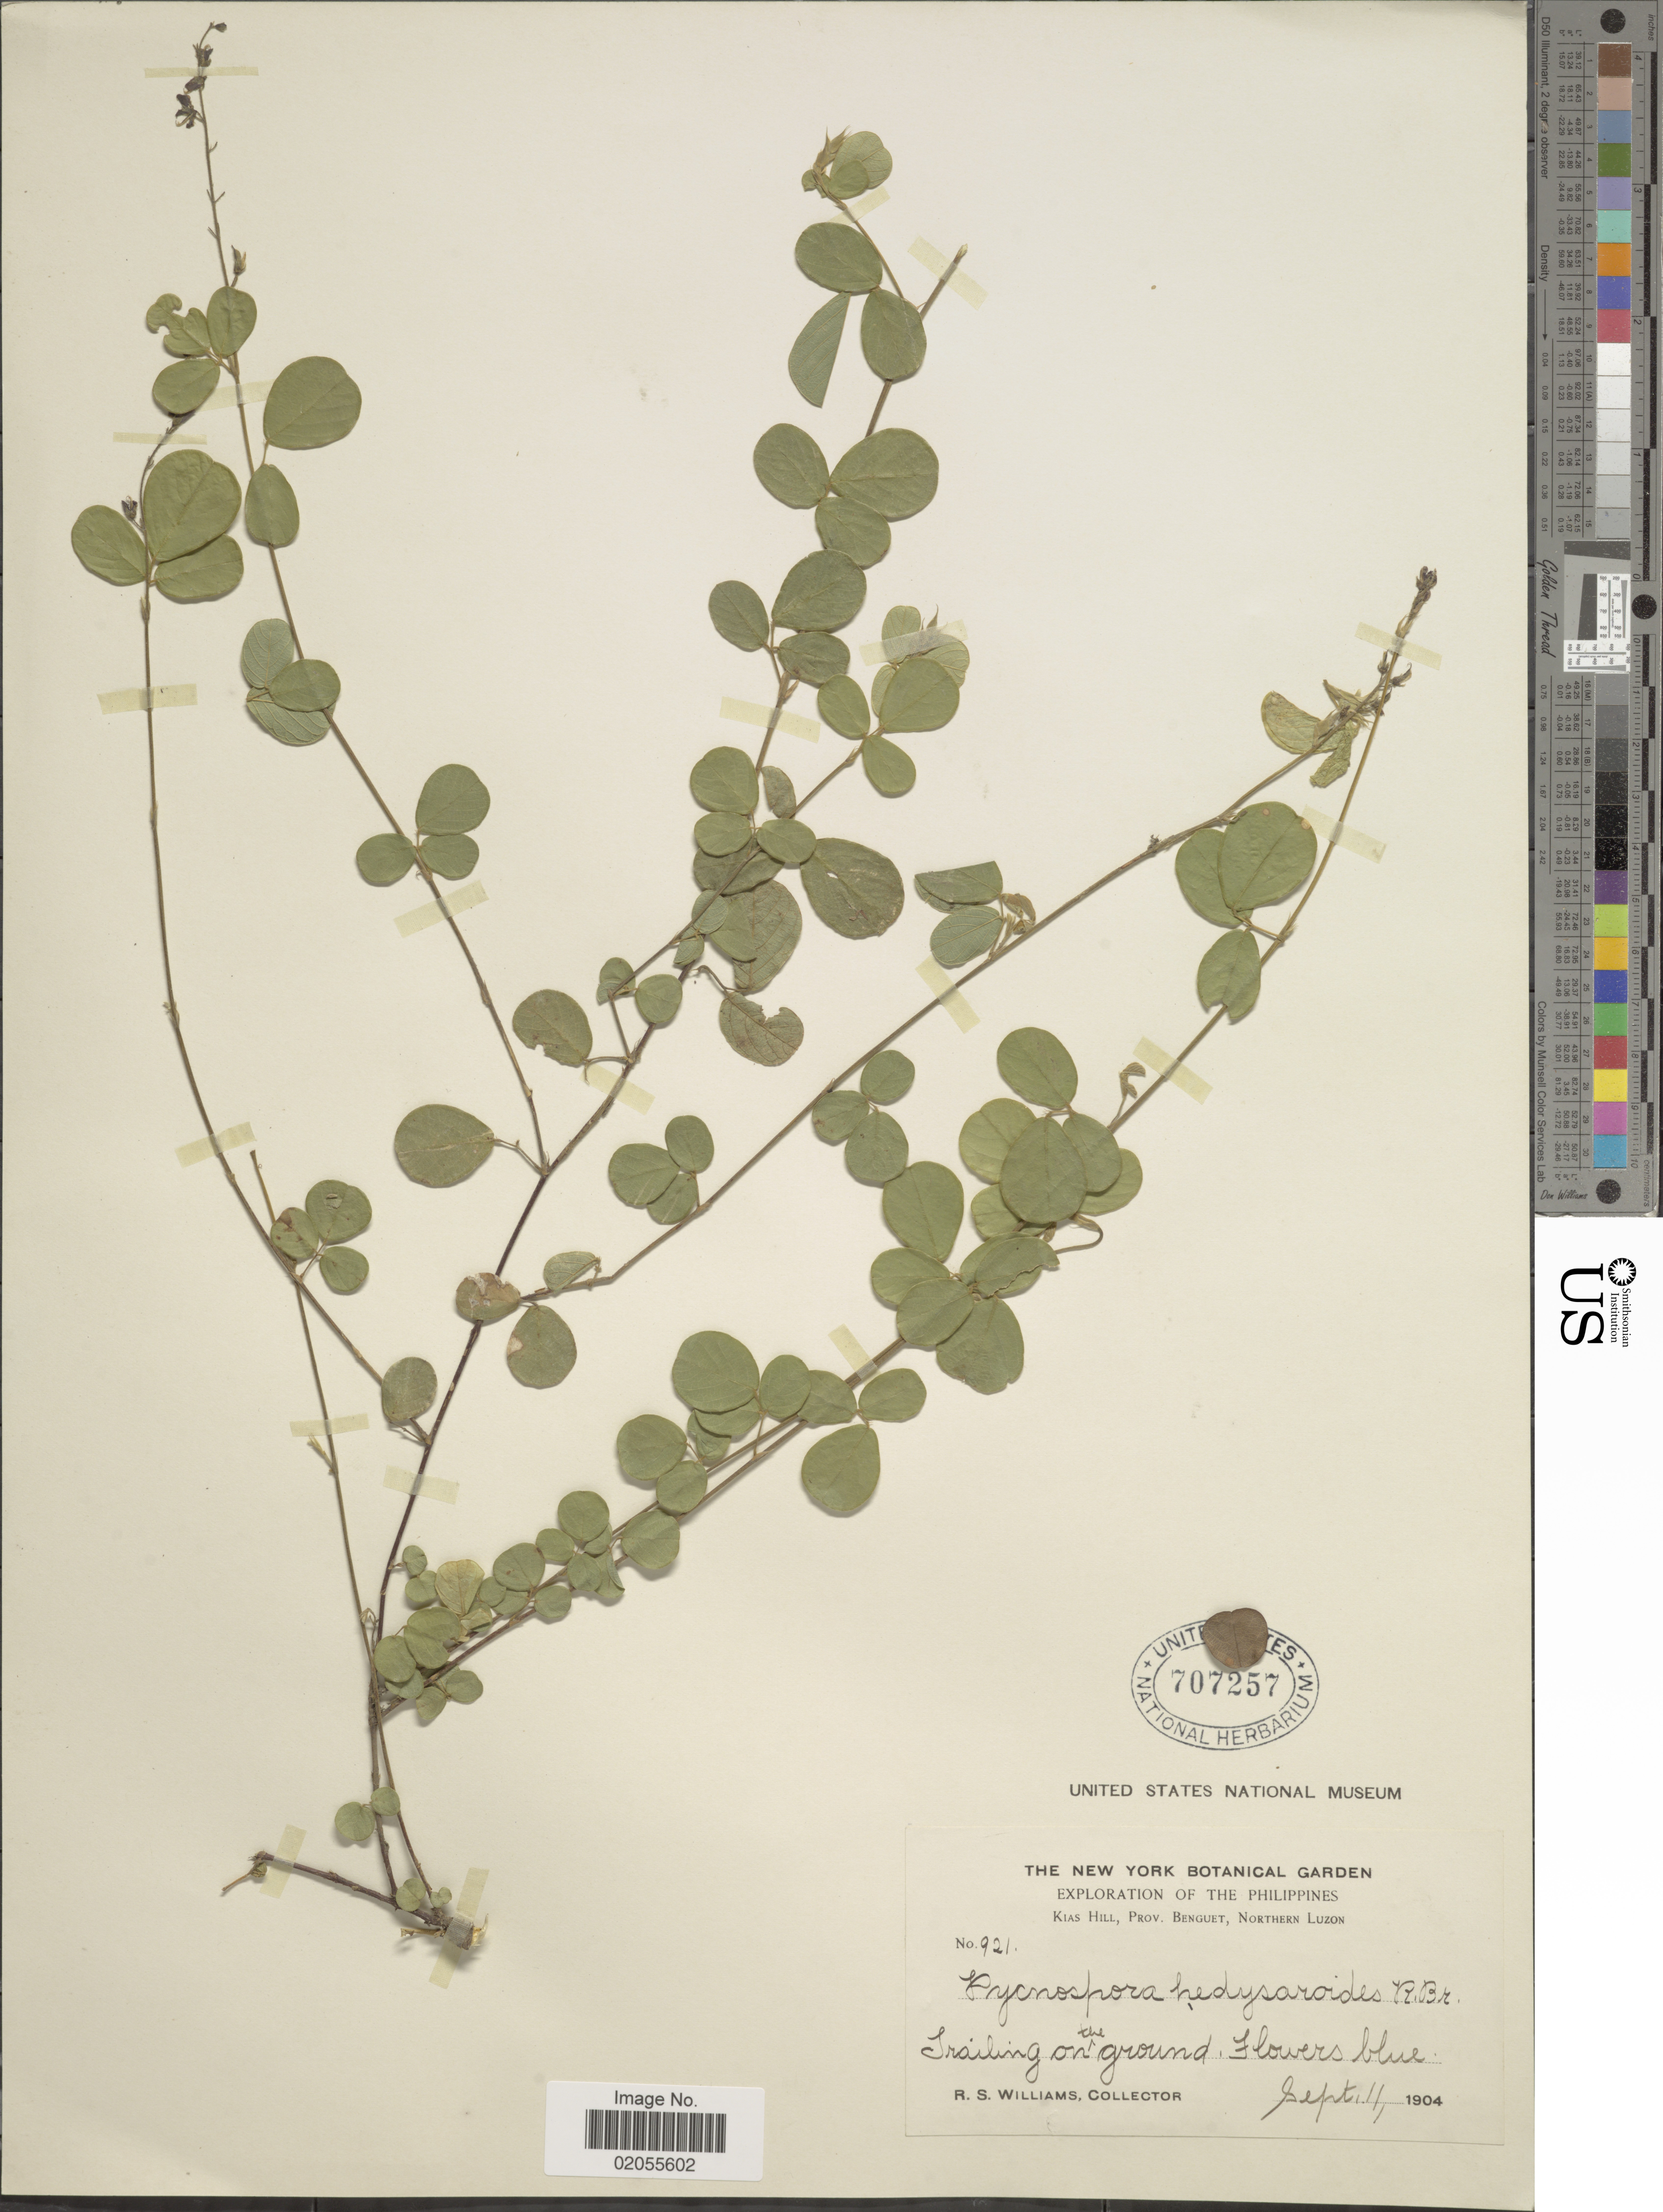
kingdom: Plantae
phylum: Tracheophyta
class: Magnoliopsida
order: Fabales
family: Fabaceae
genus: Pycnospora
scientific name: Pycnospora nervosa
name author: Wight & Arn.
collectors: R. S. Williams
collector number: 921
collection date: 1904-09-11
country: Philippines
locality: Kias Hill, prov. Benguet, Northern Luzon.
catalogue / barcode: US 707257